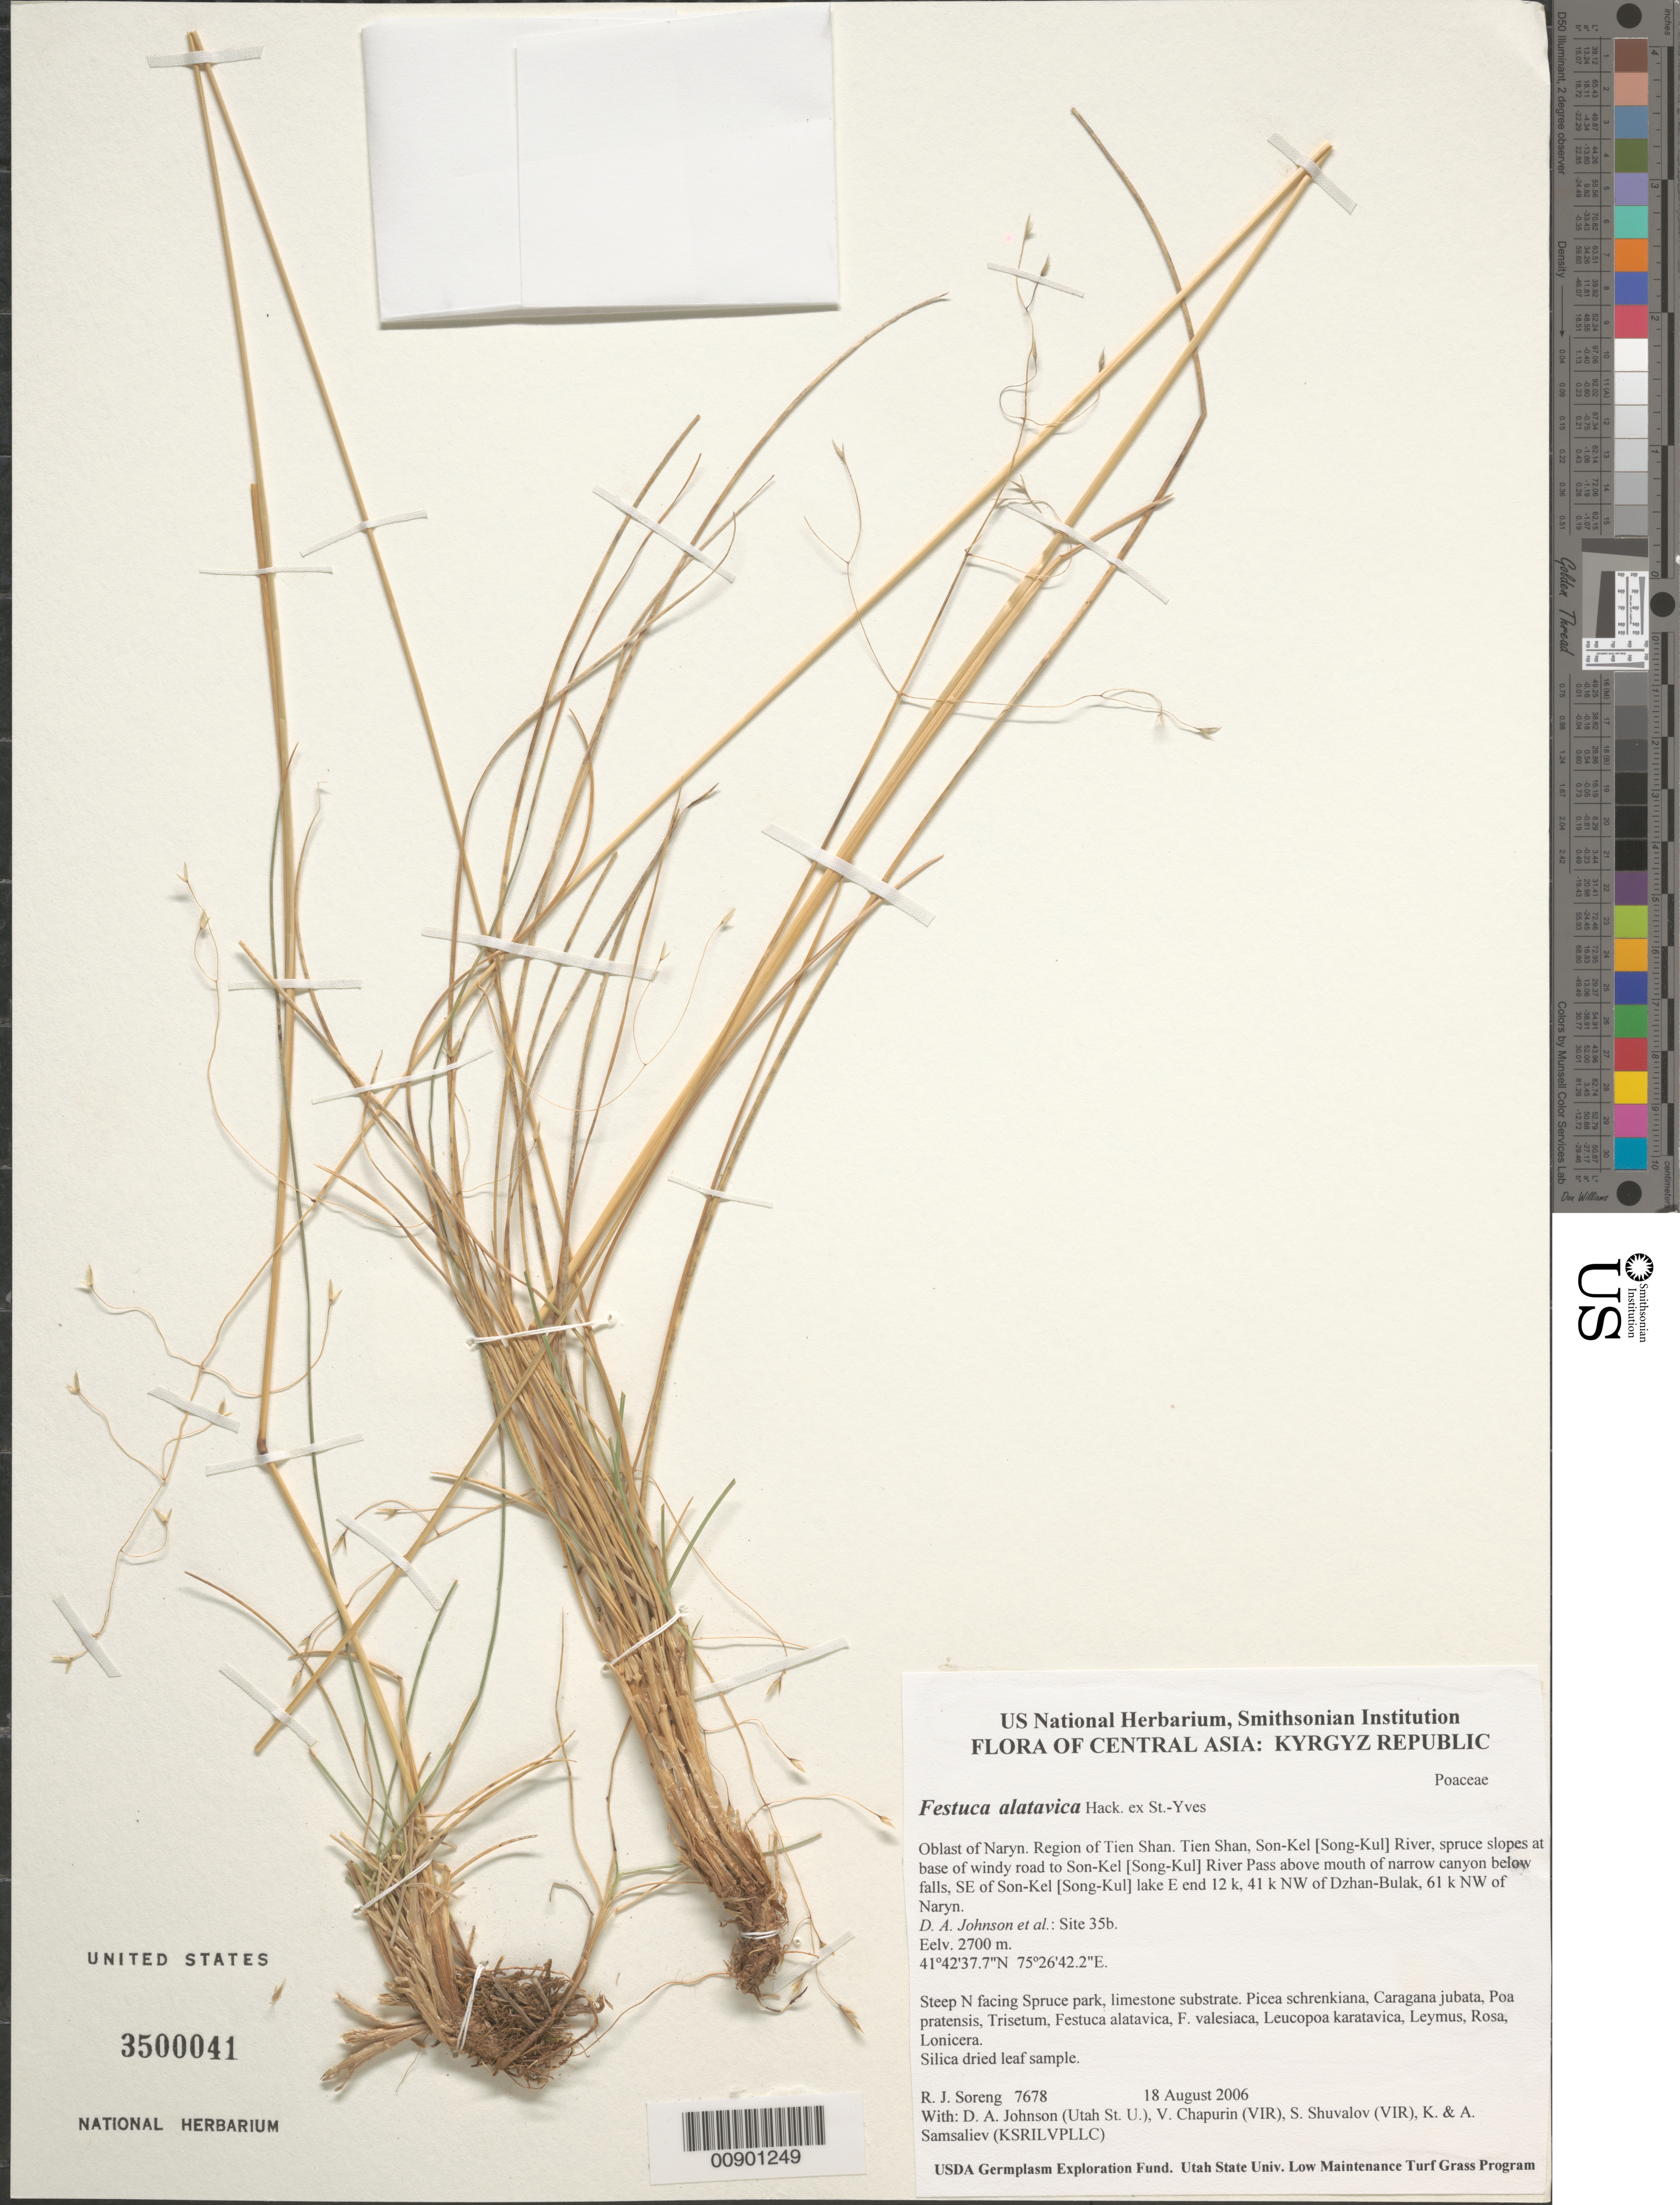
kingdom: Plantae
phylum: Tracheophyta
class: Liliopsida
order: Poales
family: Poaceae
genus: Festuca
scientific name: Festuca alatavica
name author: (Hack. ex St.-Yves) Roshev.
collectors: R. J. Soreng, D. Johnson, S. Shuvalov, V. Chapurin, K. Samsaliev & A. Samsaliev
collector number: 7678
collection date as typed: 18 Aug 2006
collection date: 2006-08-18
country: Kyrgyzstan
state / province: Naryn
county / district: Tien Shan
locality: Tien Shan, Son-Kel River, spruce slopes at base of windy road to Son-Kel River Pass above mouth of narrow canyon below falls, SE of Son-Kel lake E end 12 k, 41 km NW of Dzhan-Bulak, 61 km NW of Naryn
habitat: Steep N facing Spruce park, limestone substrate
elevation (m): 2700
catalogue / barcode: US 3500041